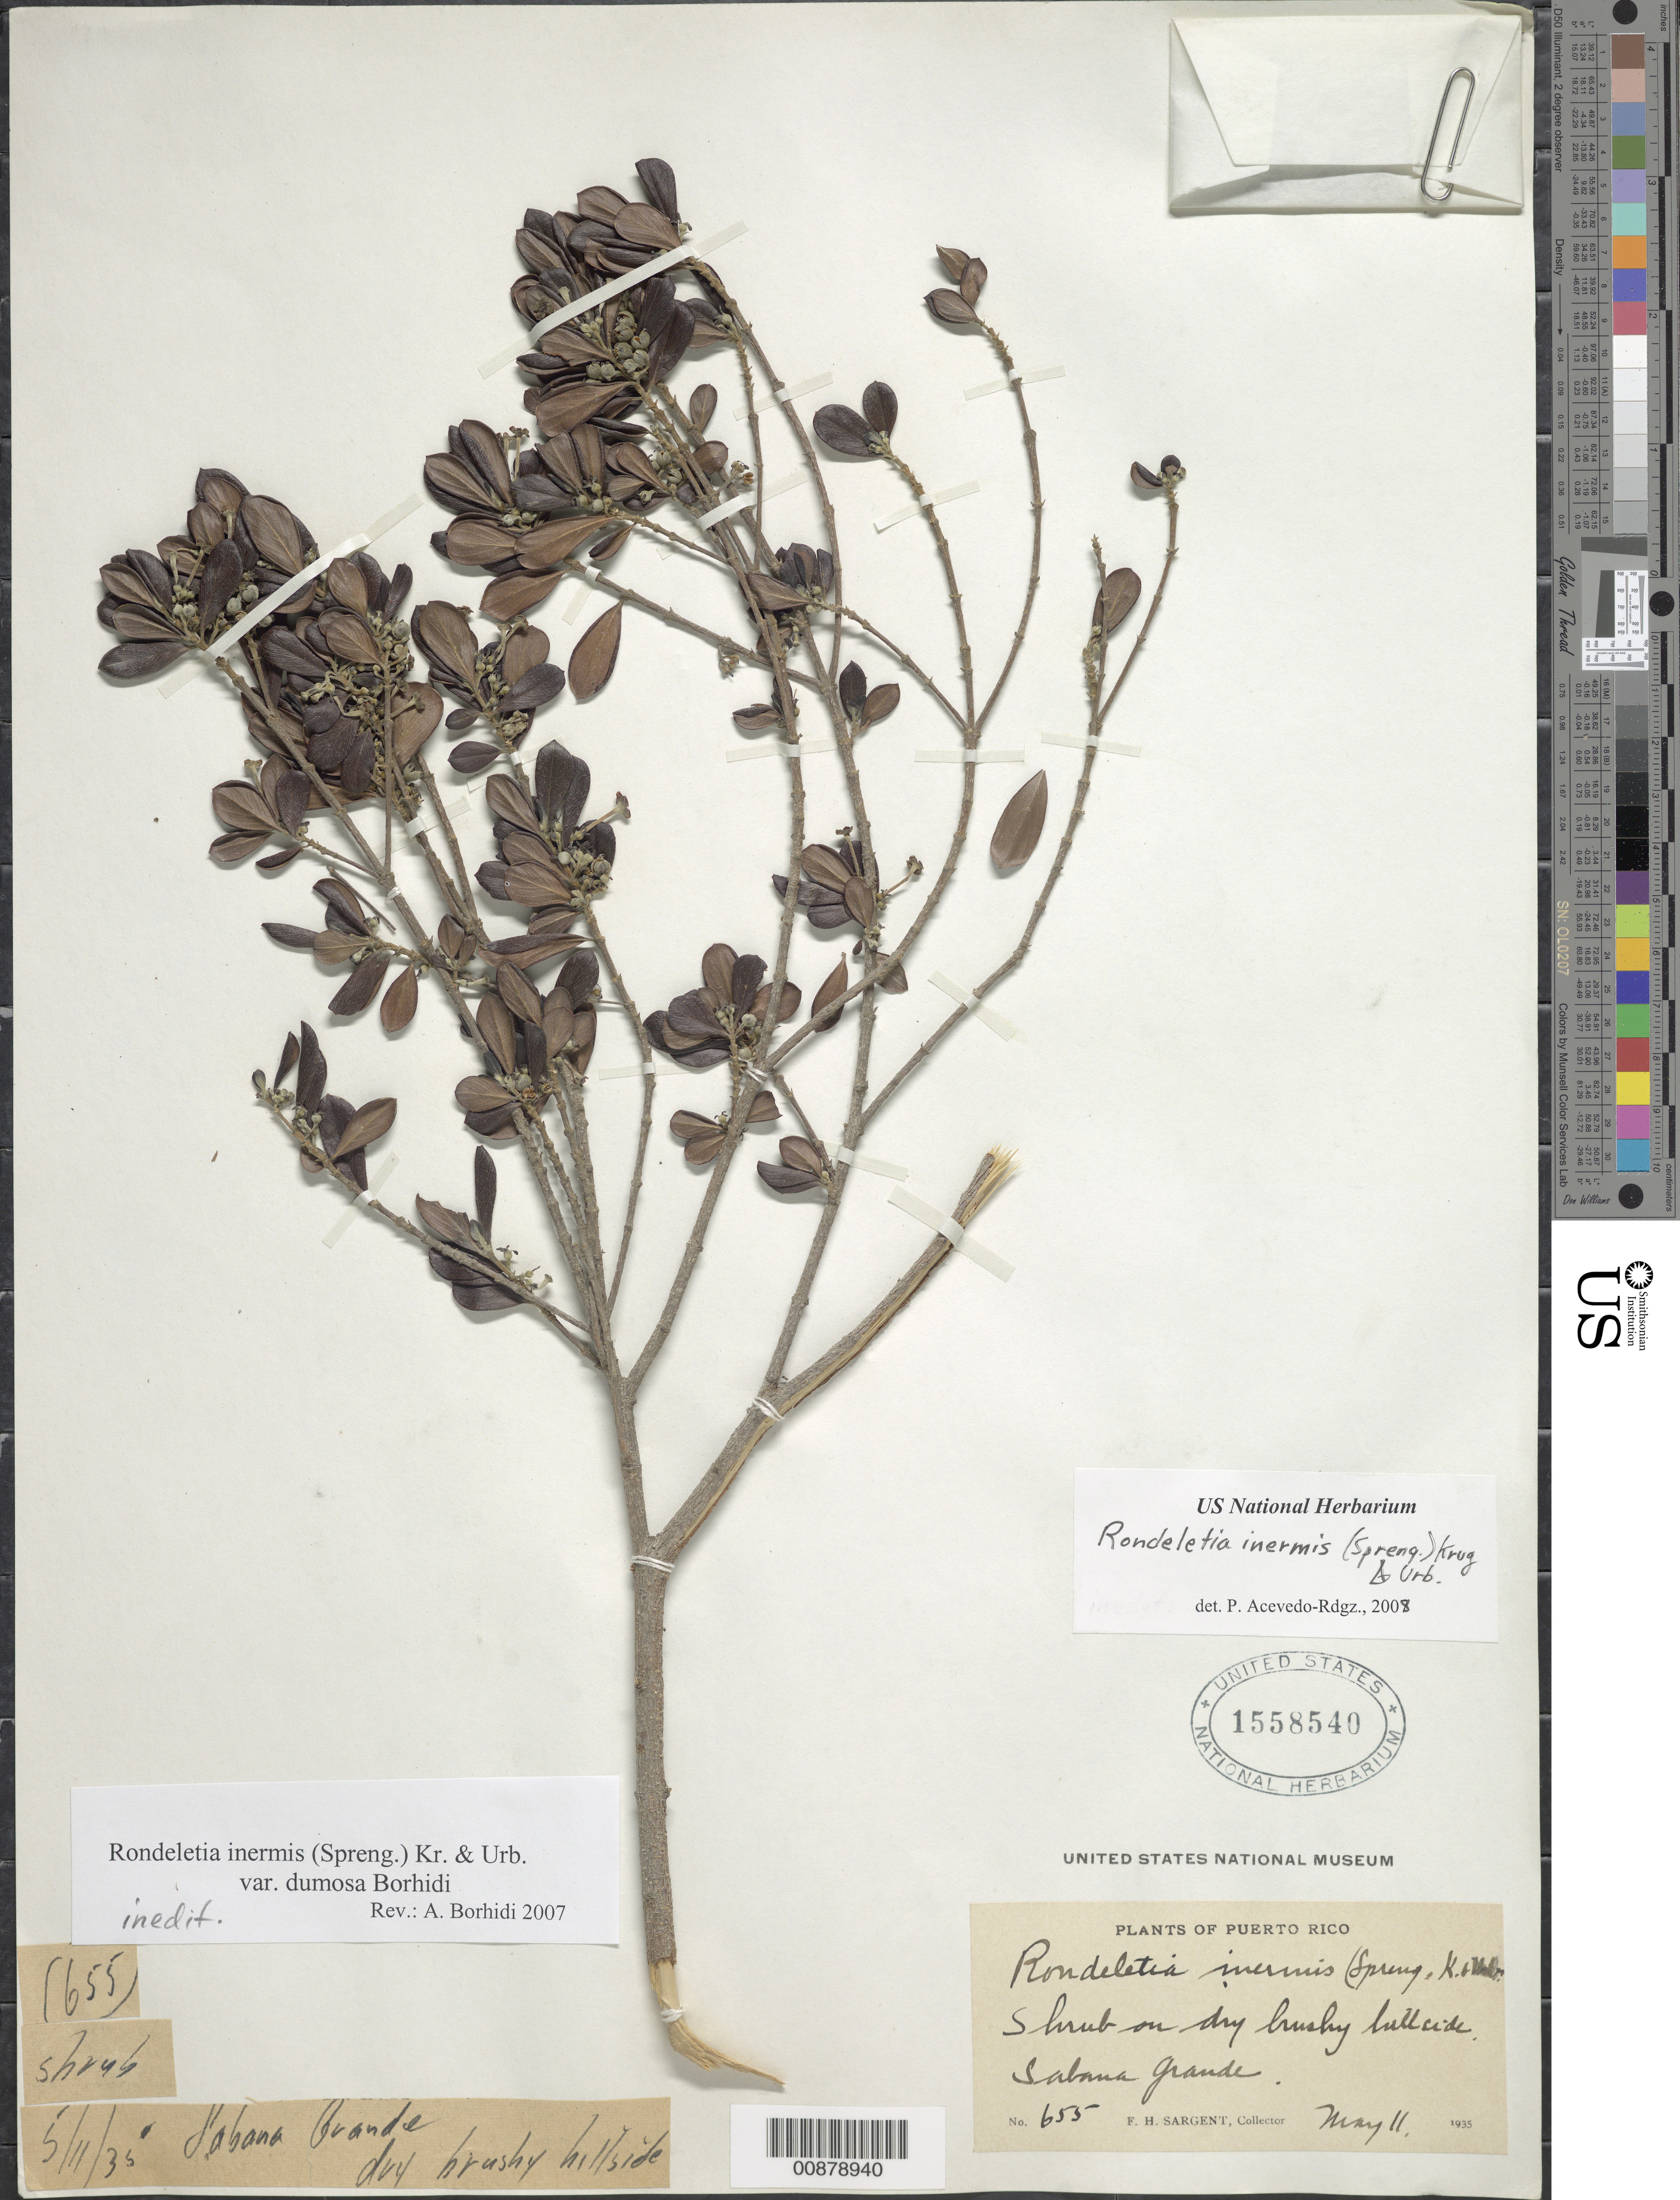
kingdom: Plantae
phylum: Tracheophyta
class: Magnoliopsida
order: Gentianales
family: Rubiaceae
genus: Rondeletia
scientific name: Rondeletia inermis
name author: (Spreng.) Krug & Urb.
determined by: Acevedo-Rodríguez, P., (BOT), Smithsonian Institution - National Museum of Natural History (UNITED STATES)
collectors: F. H. Sargent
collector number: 655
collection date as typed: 11 May 1935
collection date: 1935-05-11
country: Puerto Rico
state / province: Sabana Grande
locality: Sabana Grande.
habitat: Dry bushy hillside.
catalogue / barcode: US 1558540